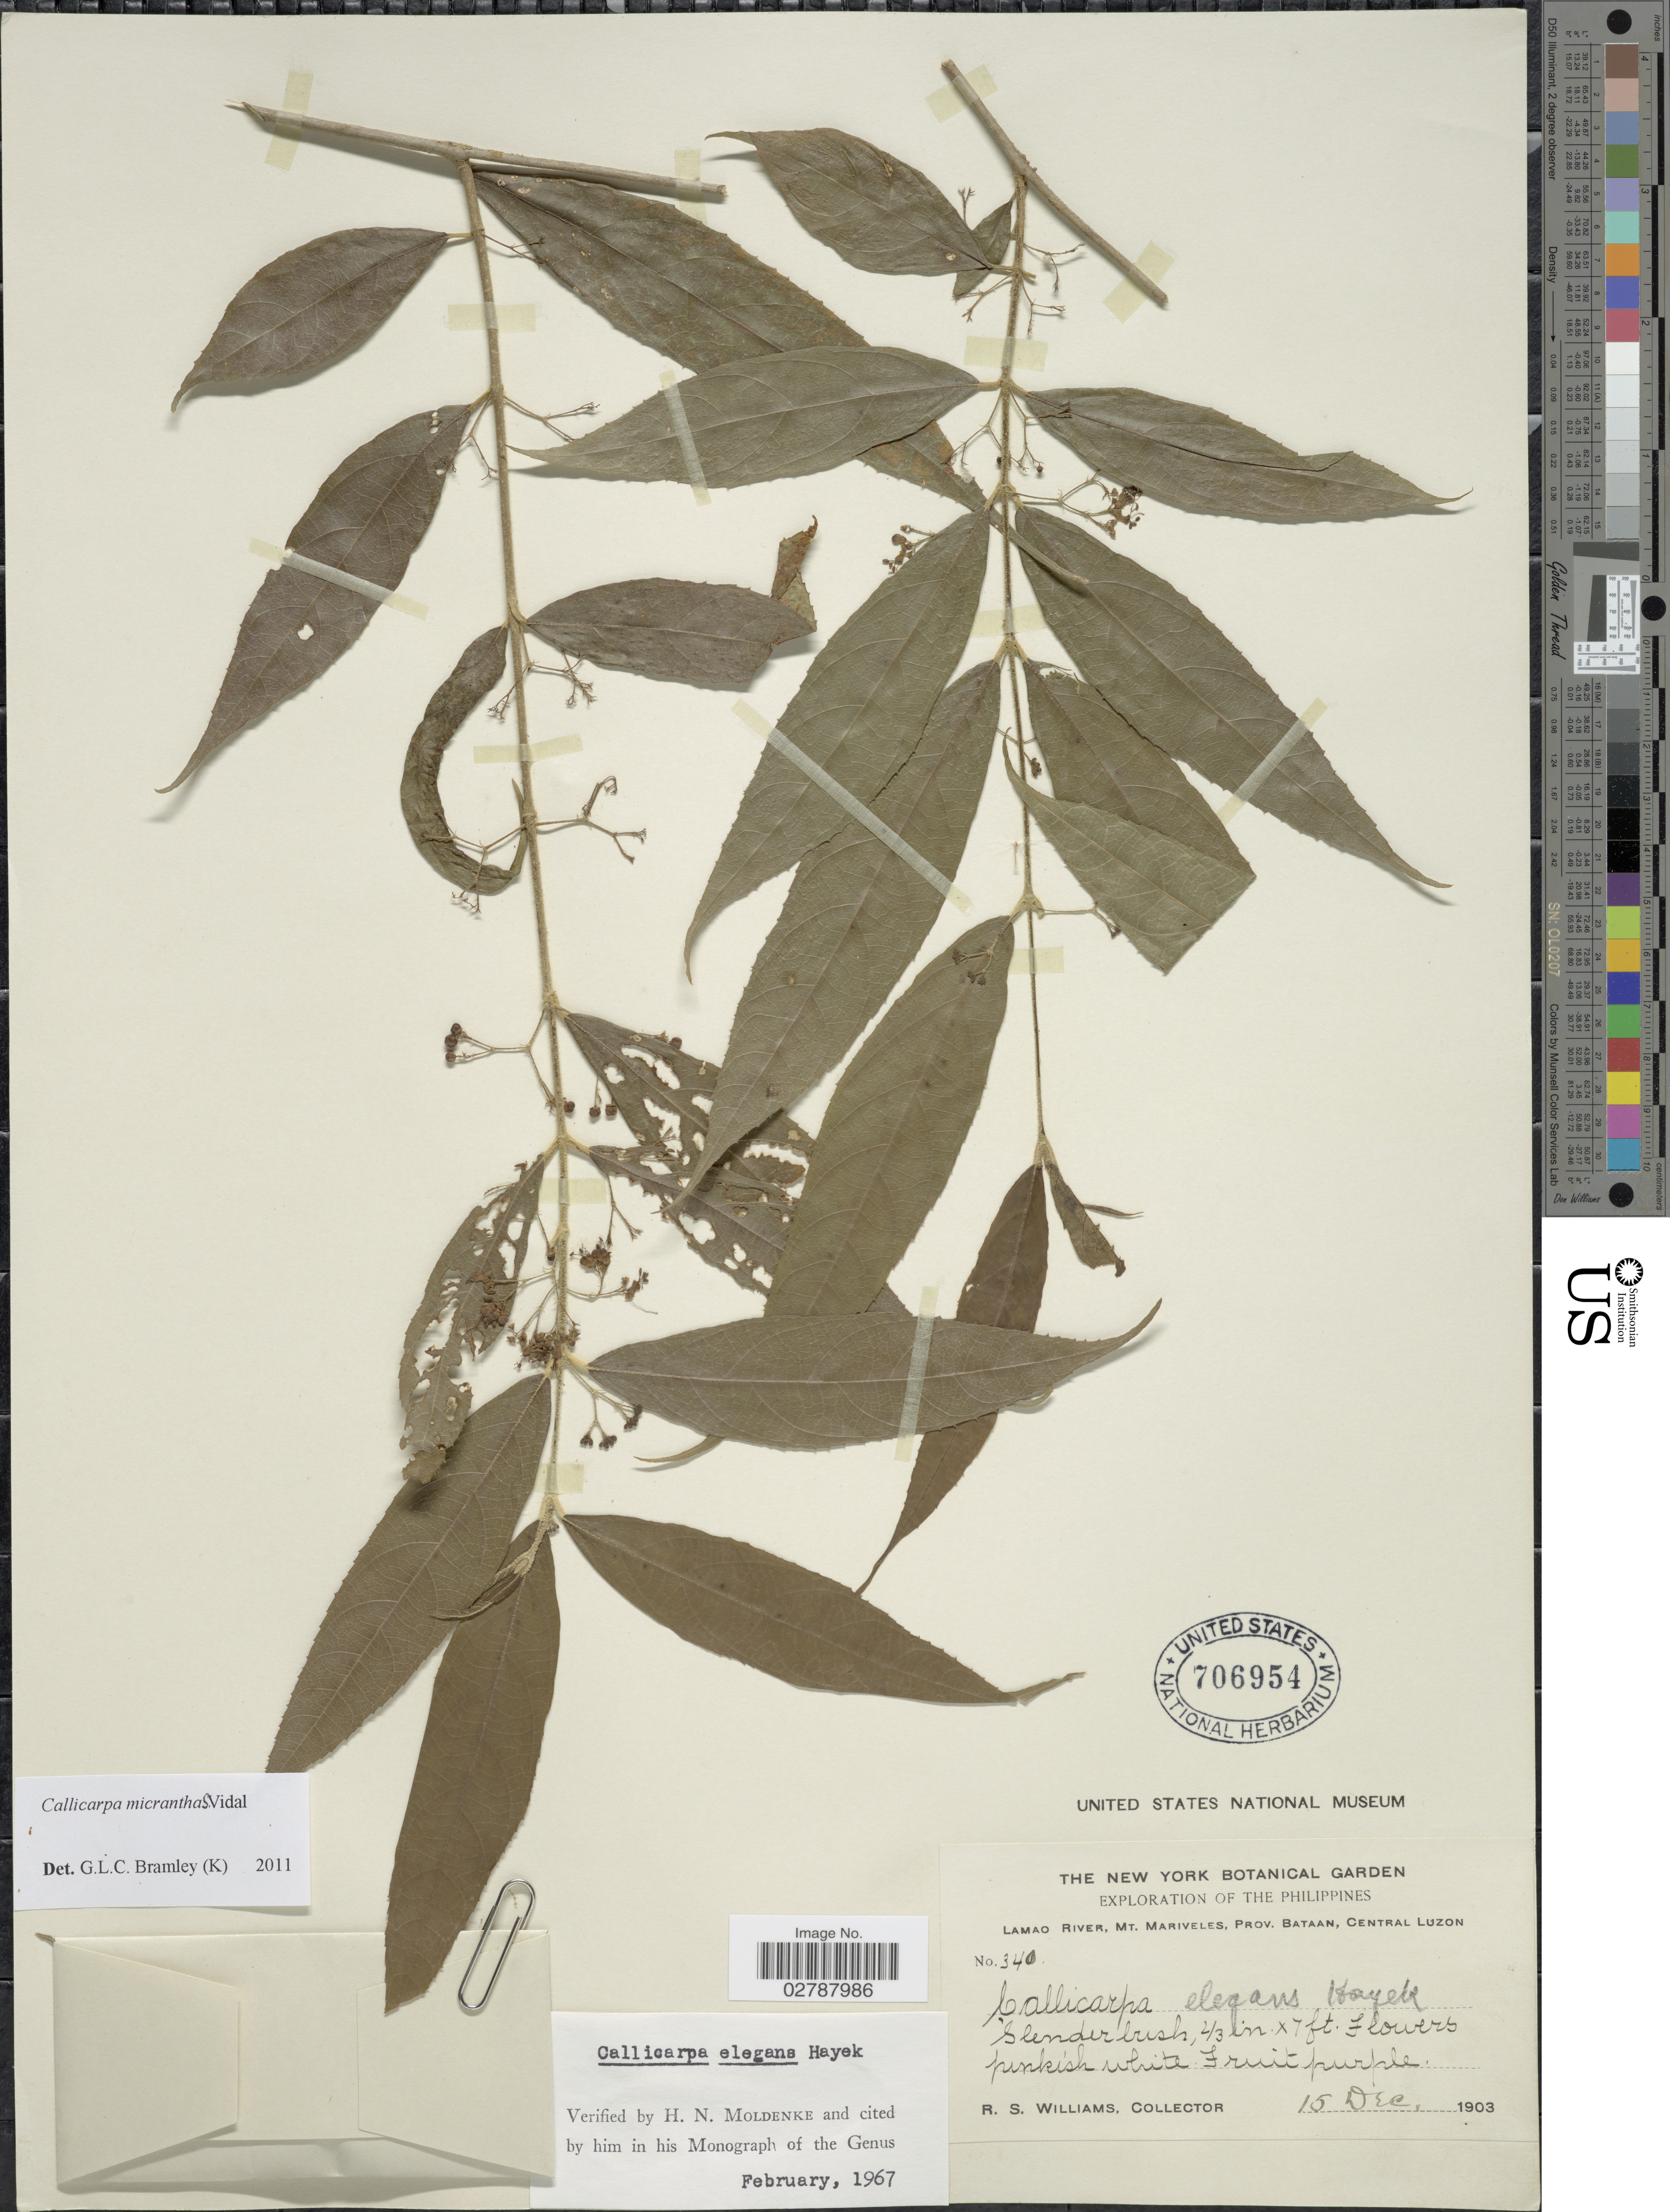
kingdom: Plantae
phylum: Tracheophyta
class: Magnoliopsida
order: Lamiales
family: Lamiaceae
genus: Callicarpa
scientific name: Callicarpa micrantha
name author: Vidal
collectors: R. S. Williams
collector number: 340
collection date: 1903-12-15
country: Philippines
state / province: Central Luzon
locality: Lamao River, Mt. Mariveles, Prov. Bataan.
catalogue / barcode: US 706954